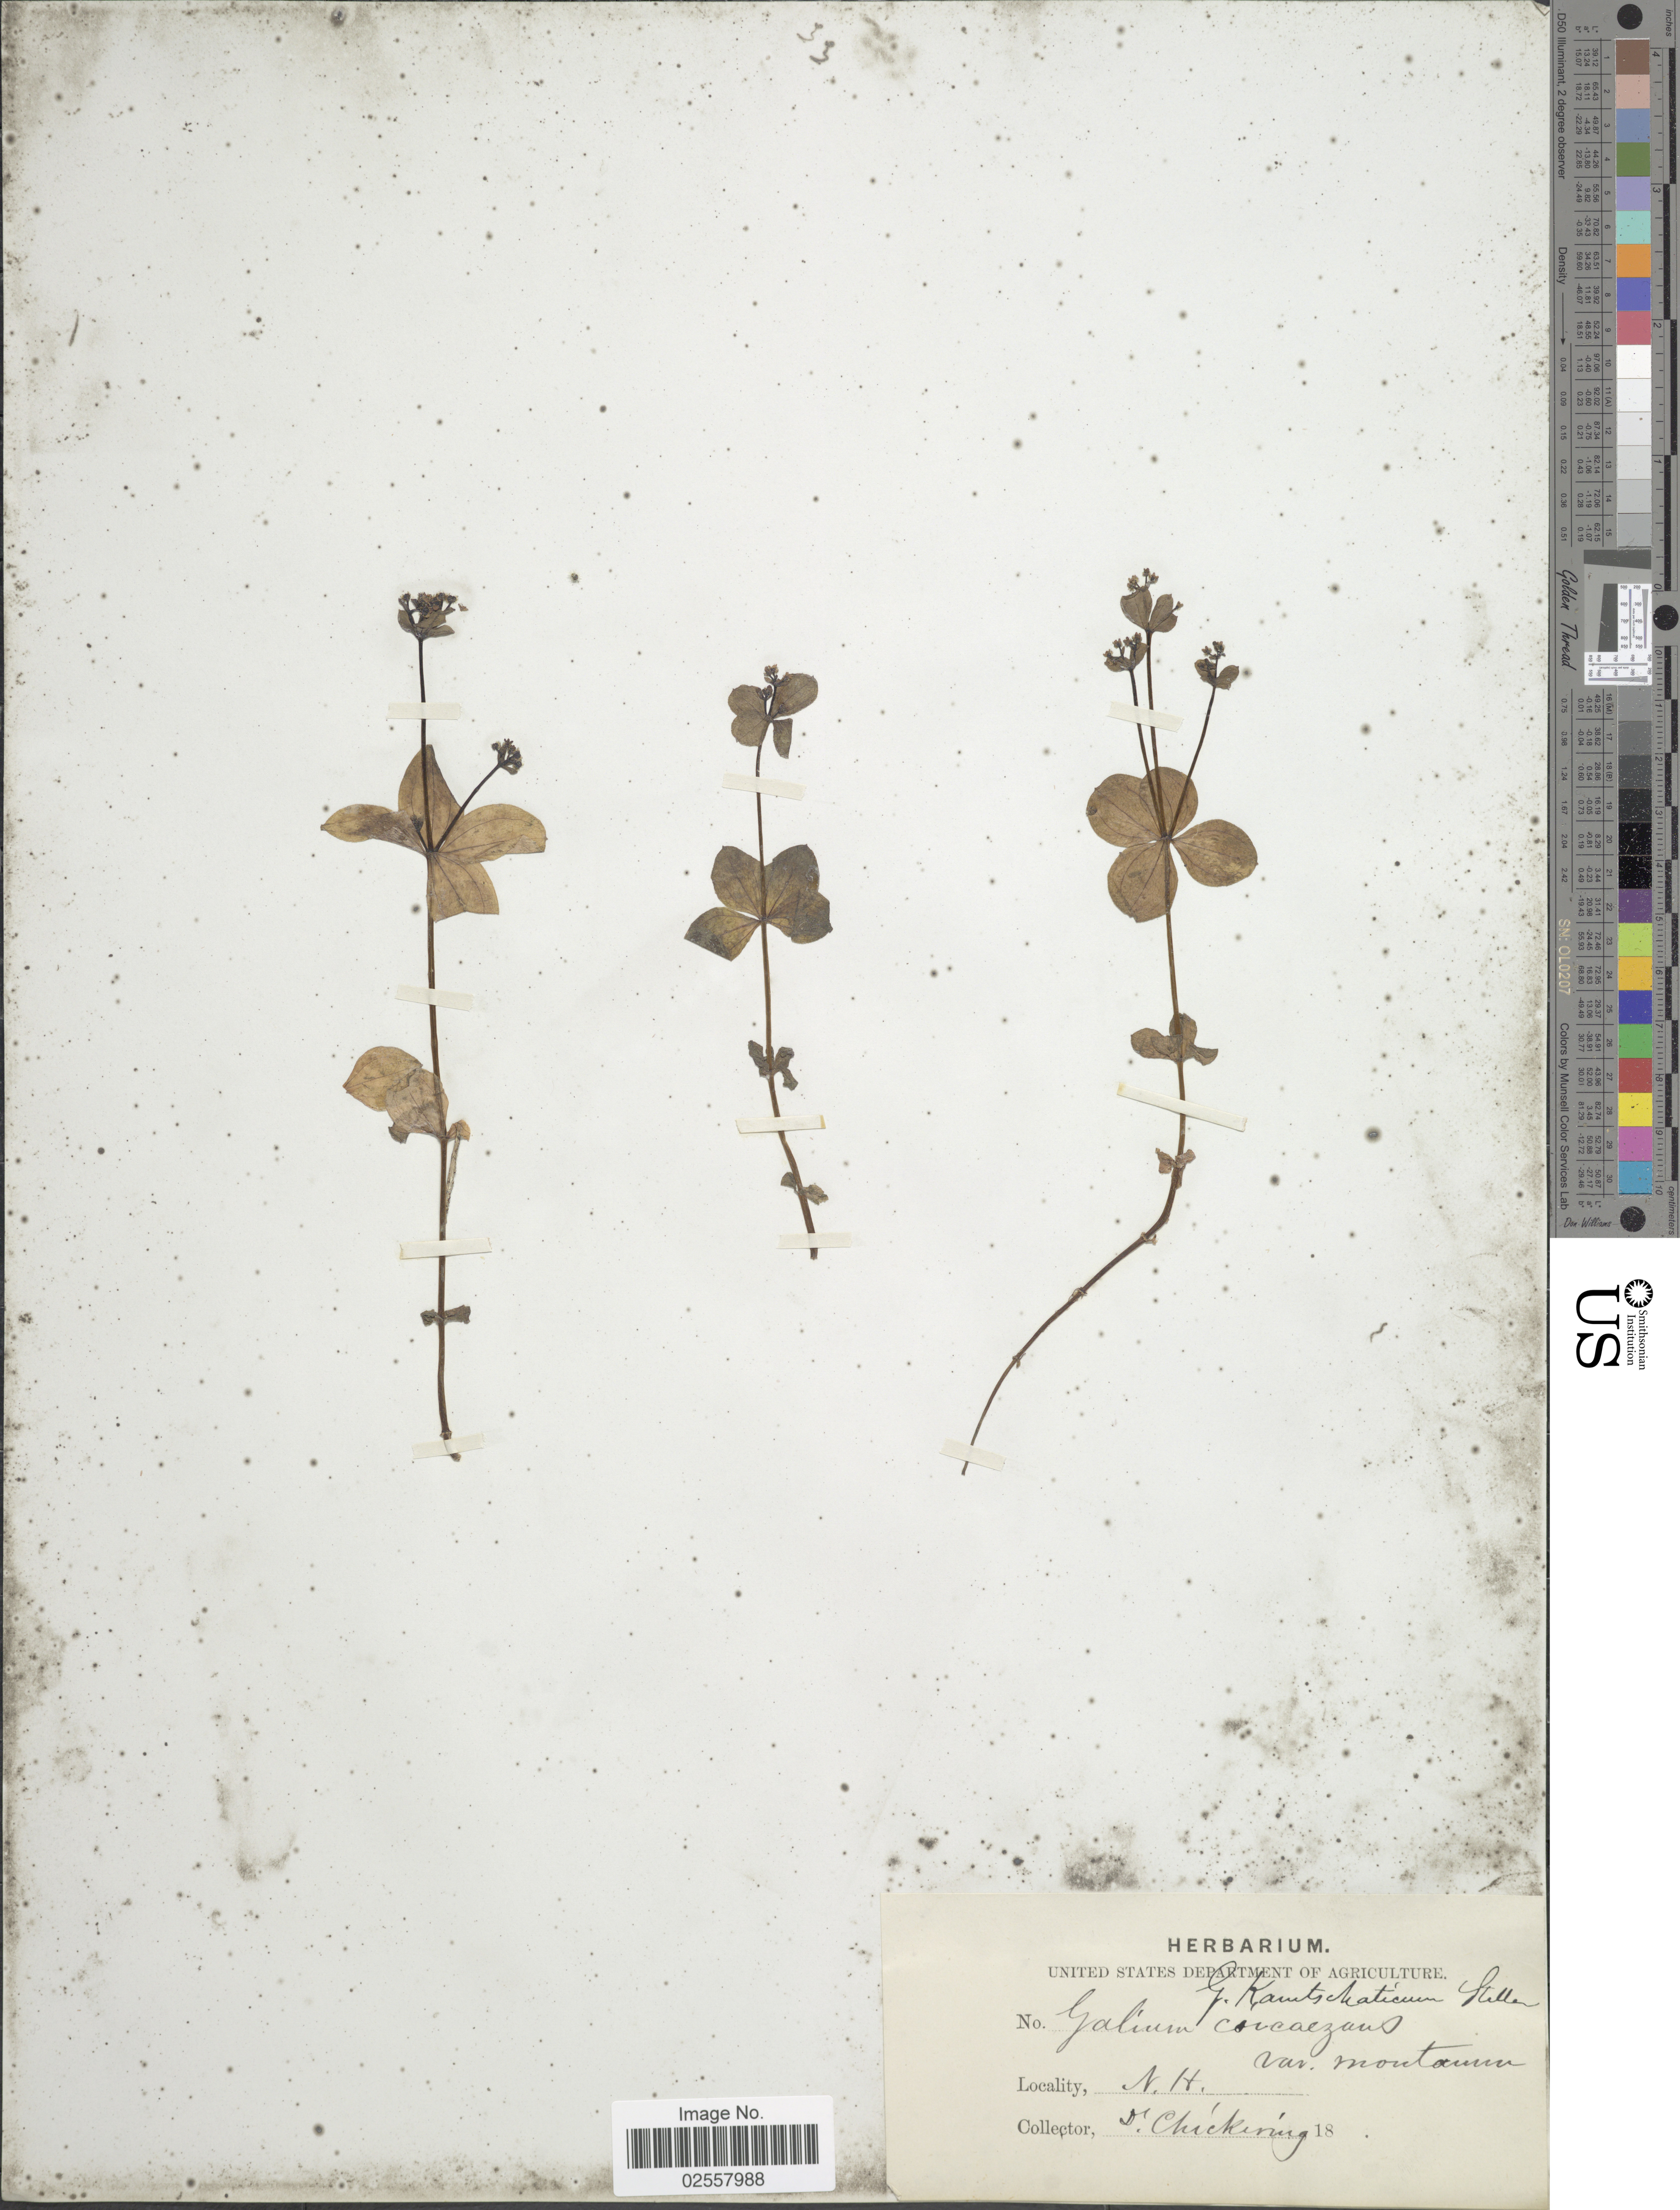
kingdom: Plantae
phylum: Tracheophyta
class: Magnoliopsida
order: Gentianales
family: Rubiaceae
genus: Galium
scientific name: Galium kamtschaticum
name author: Steller ex Schult. & Schult. f.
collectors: Chickering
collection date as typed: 18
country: United States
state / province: New Hampshire